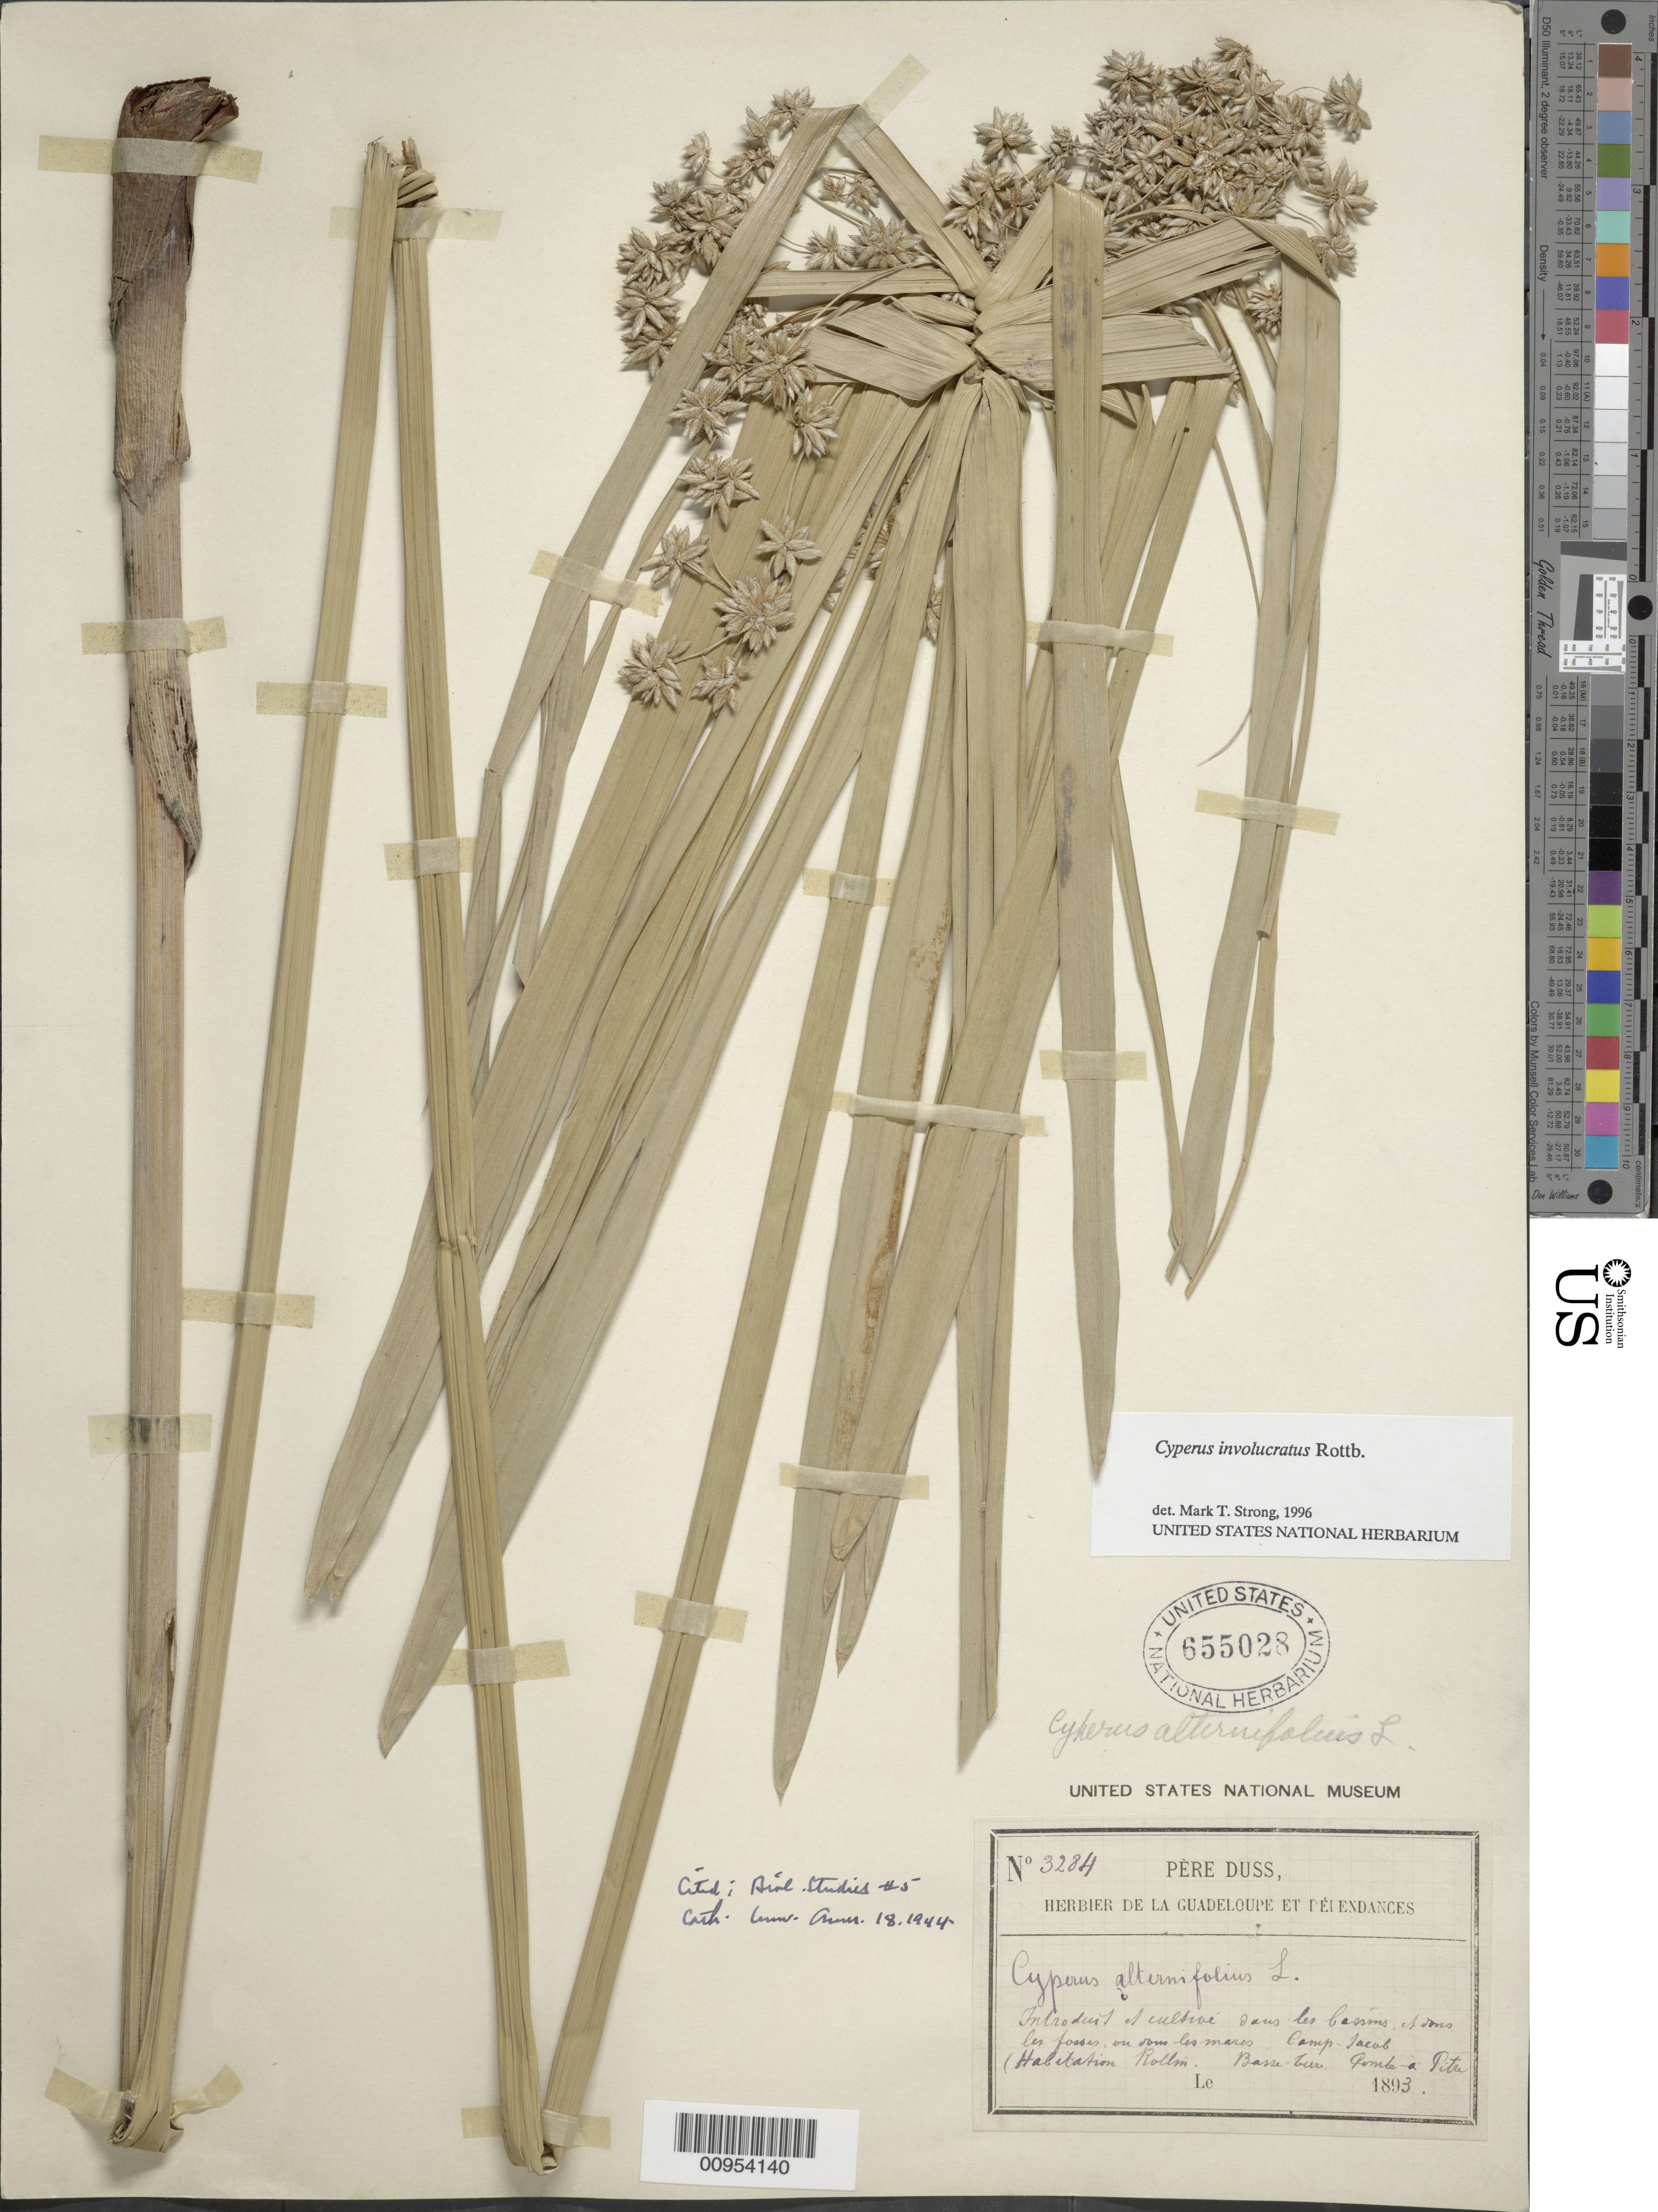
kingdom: Plantae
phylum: Tracheophyta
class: Liliopsida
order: Poales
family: Cyperaceae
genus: Cyperus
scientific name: Cyperus involucratus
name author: Rottb.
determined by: Strong, M. T., (US), Smithsonian Institution - National Museum of Natural History (UNITED STATES)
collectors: Père Duss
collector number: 3284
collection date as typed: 1893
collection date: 1893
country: Guadeloupe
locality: Camp Jacob, Habitation Rollim, Basse Terre, Pointe à Pitre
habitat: Dans les bassíns et dans les fosses ou ".." les mares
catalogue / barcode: US 655028